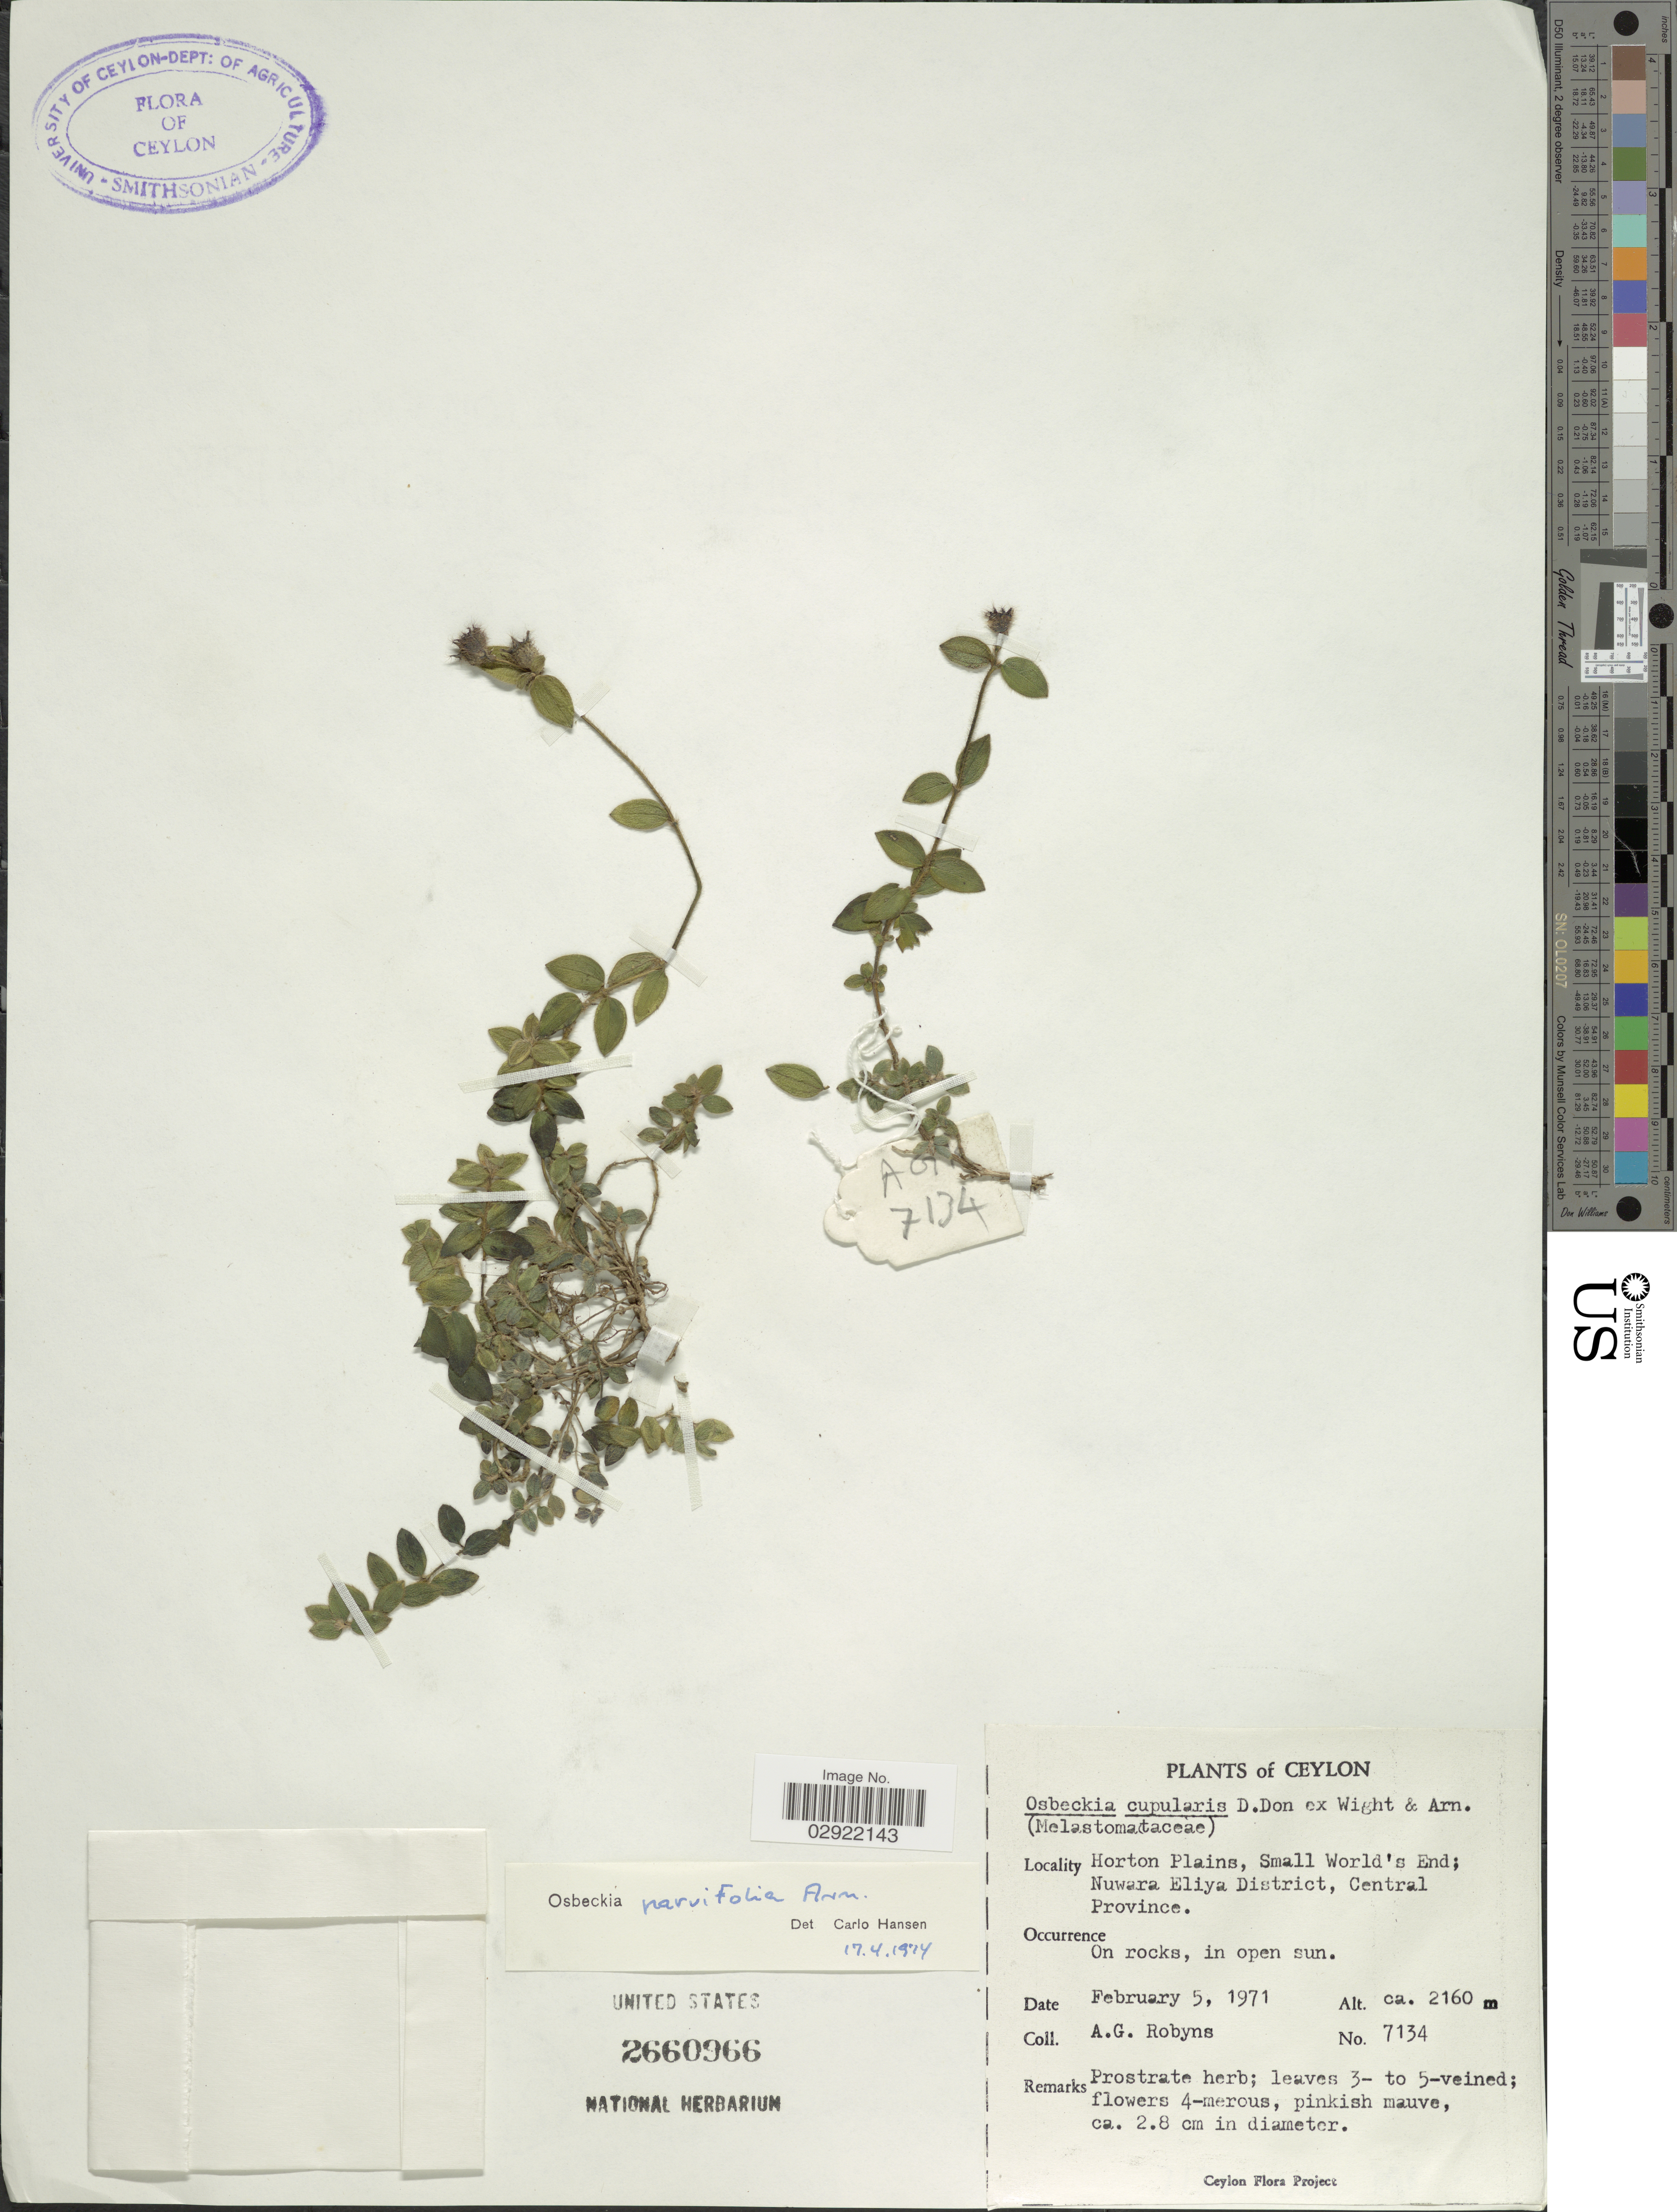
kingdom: Plantae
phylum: Tracheophyta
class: Magnoliopsida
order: Myrtales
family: Melastomataceae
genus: Osbeckia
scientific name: Osbeckia parvifolia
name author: Arn.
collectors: A. Robyns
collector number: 7134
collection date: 1971-02-05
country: Sri Lanka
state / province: Central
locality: Ceylon. Horton Plains, Small World's End; Nuwara Eliya District.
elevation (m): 2160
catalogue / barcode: US 2660966